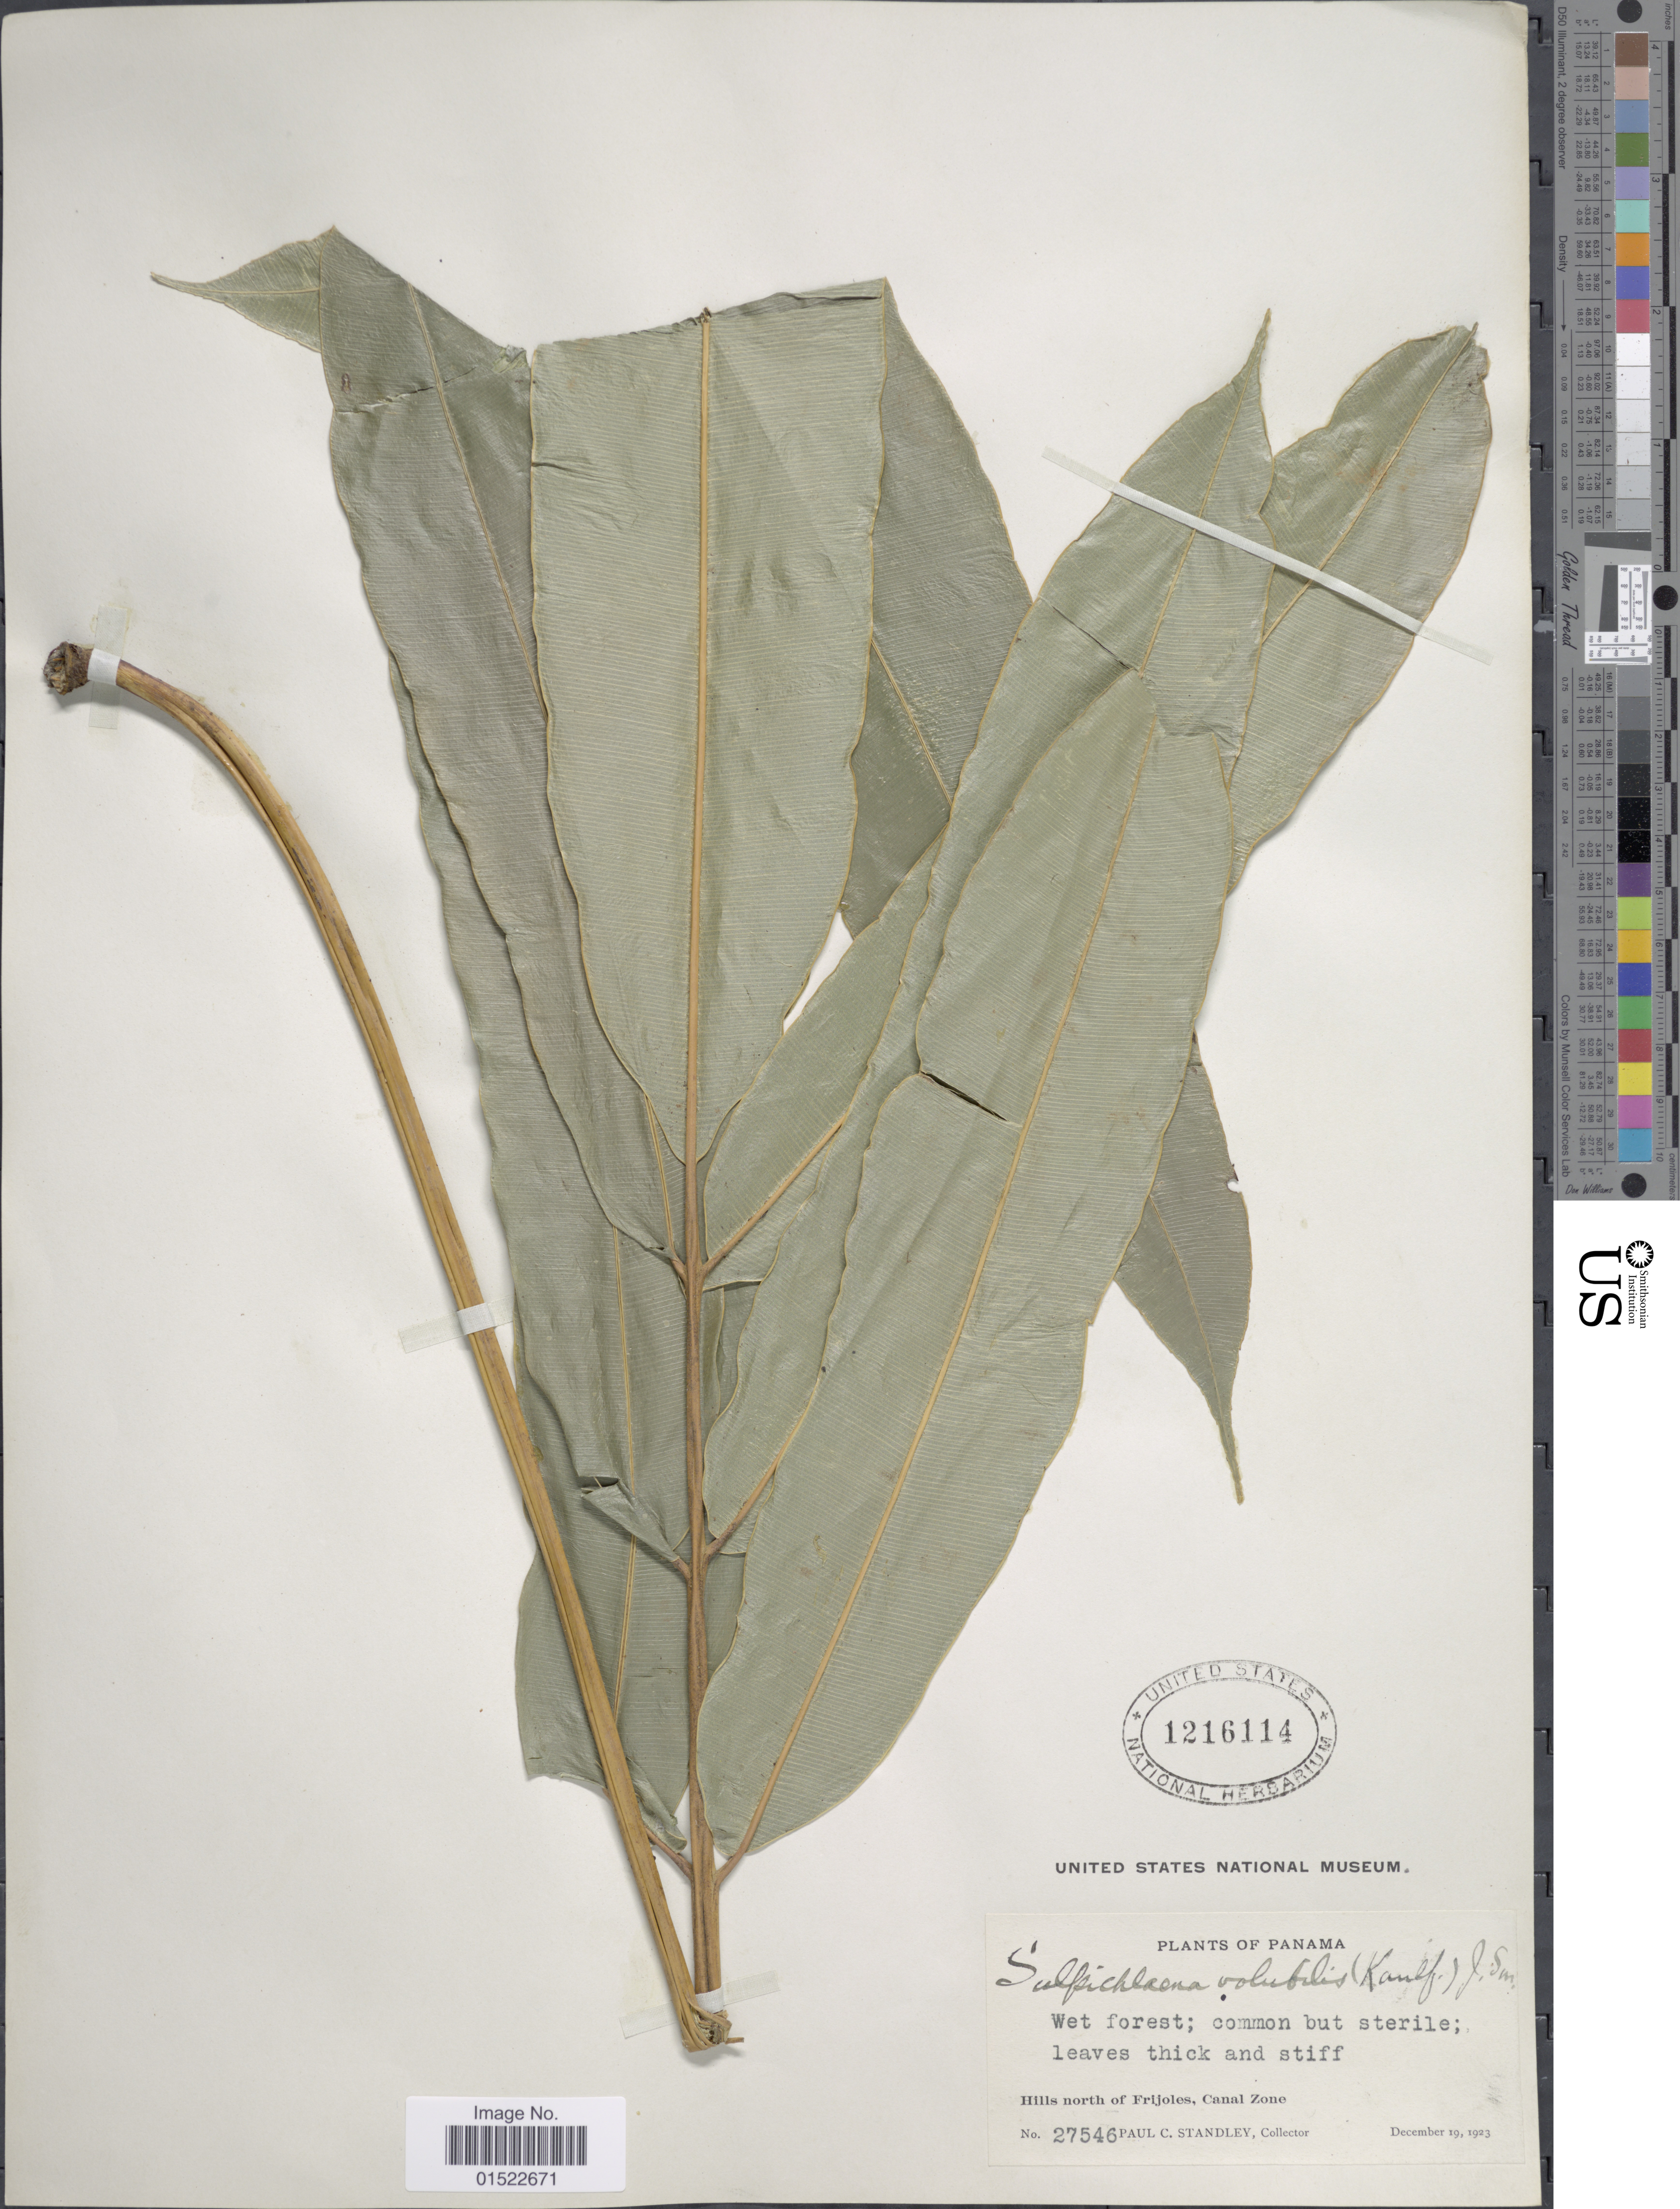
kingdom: Plantae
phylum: Tracheophyta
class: Polypodiopsida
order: Polypodiales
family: Blechnaceae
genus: Salpichlaena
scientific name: Salpichlaena volubilis subsp. volubilis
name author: (Kaulf.) J. Sm.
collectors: P. C. Standley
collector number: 27546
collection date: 1923-12-19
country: Panama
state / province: Colón / Panamá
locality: Hills north of Frijoles, Canal Zone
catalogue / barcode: US 1216114